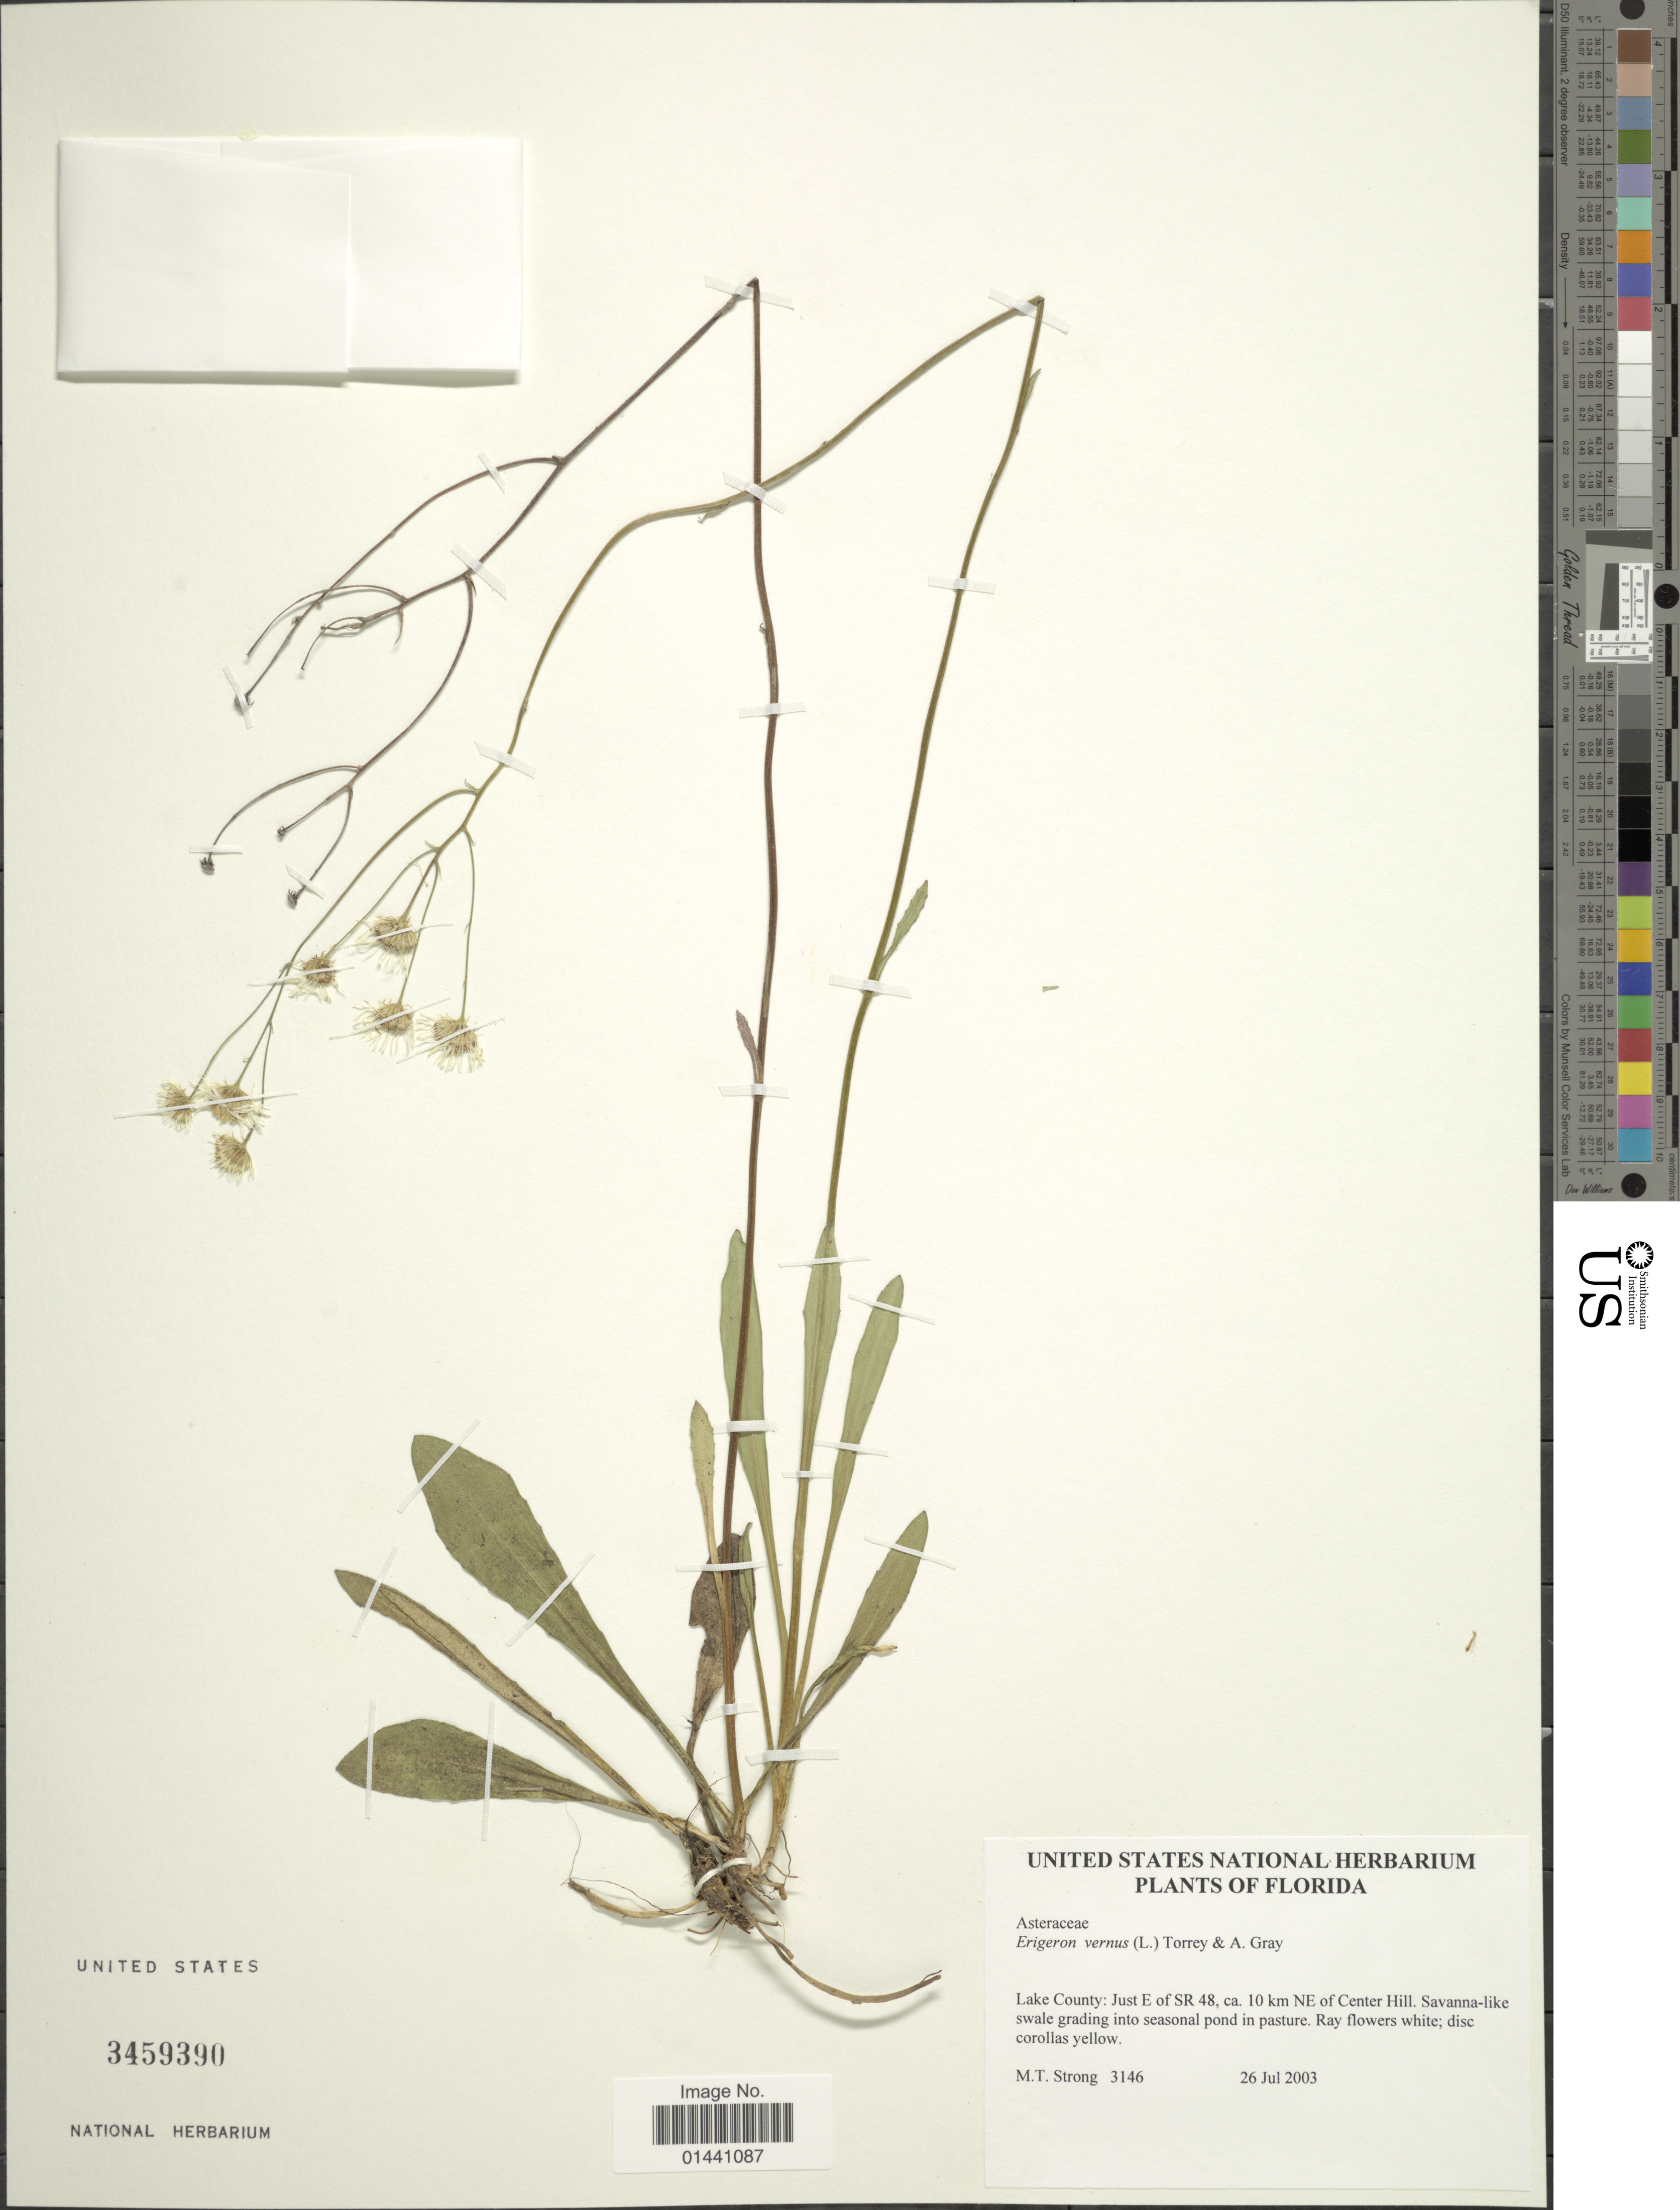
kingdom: Plantae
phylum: Tracheophyta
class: Magnoliopsida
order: Asterales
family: Asteraceae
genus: Erigeron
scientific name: Erigeron vernus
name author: (L.) Torr. & A. Gray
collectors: M. T. Strong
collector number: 3146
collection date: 2003-07-26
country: United States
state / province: Florida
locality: Lake County: Just E of SR 48, ca. 10 km NE of Center Hill, Savanna-like swale grading into seasonal pond in pasture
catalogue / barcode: US 3459390